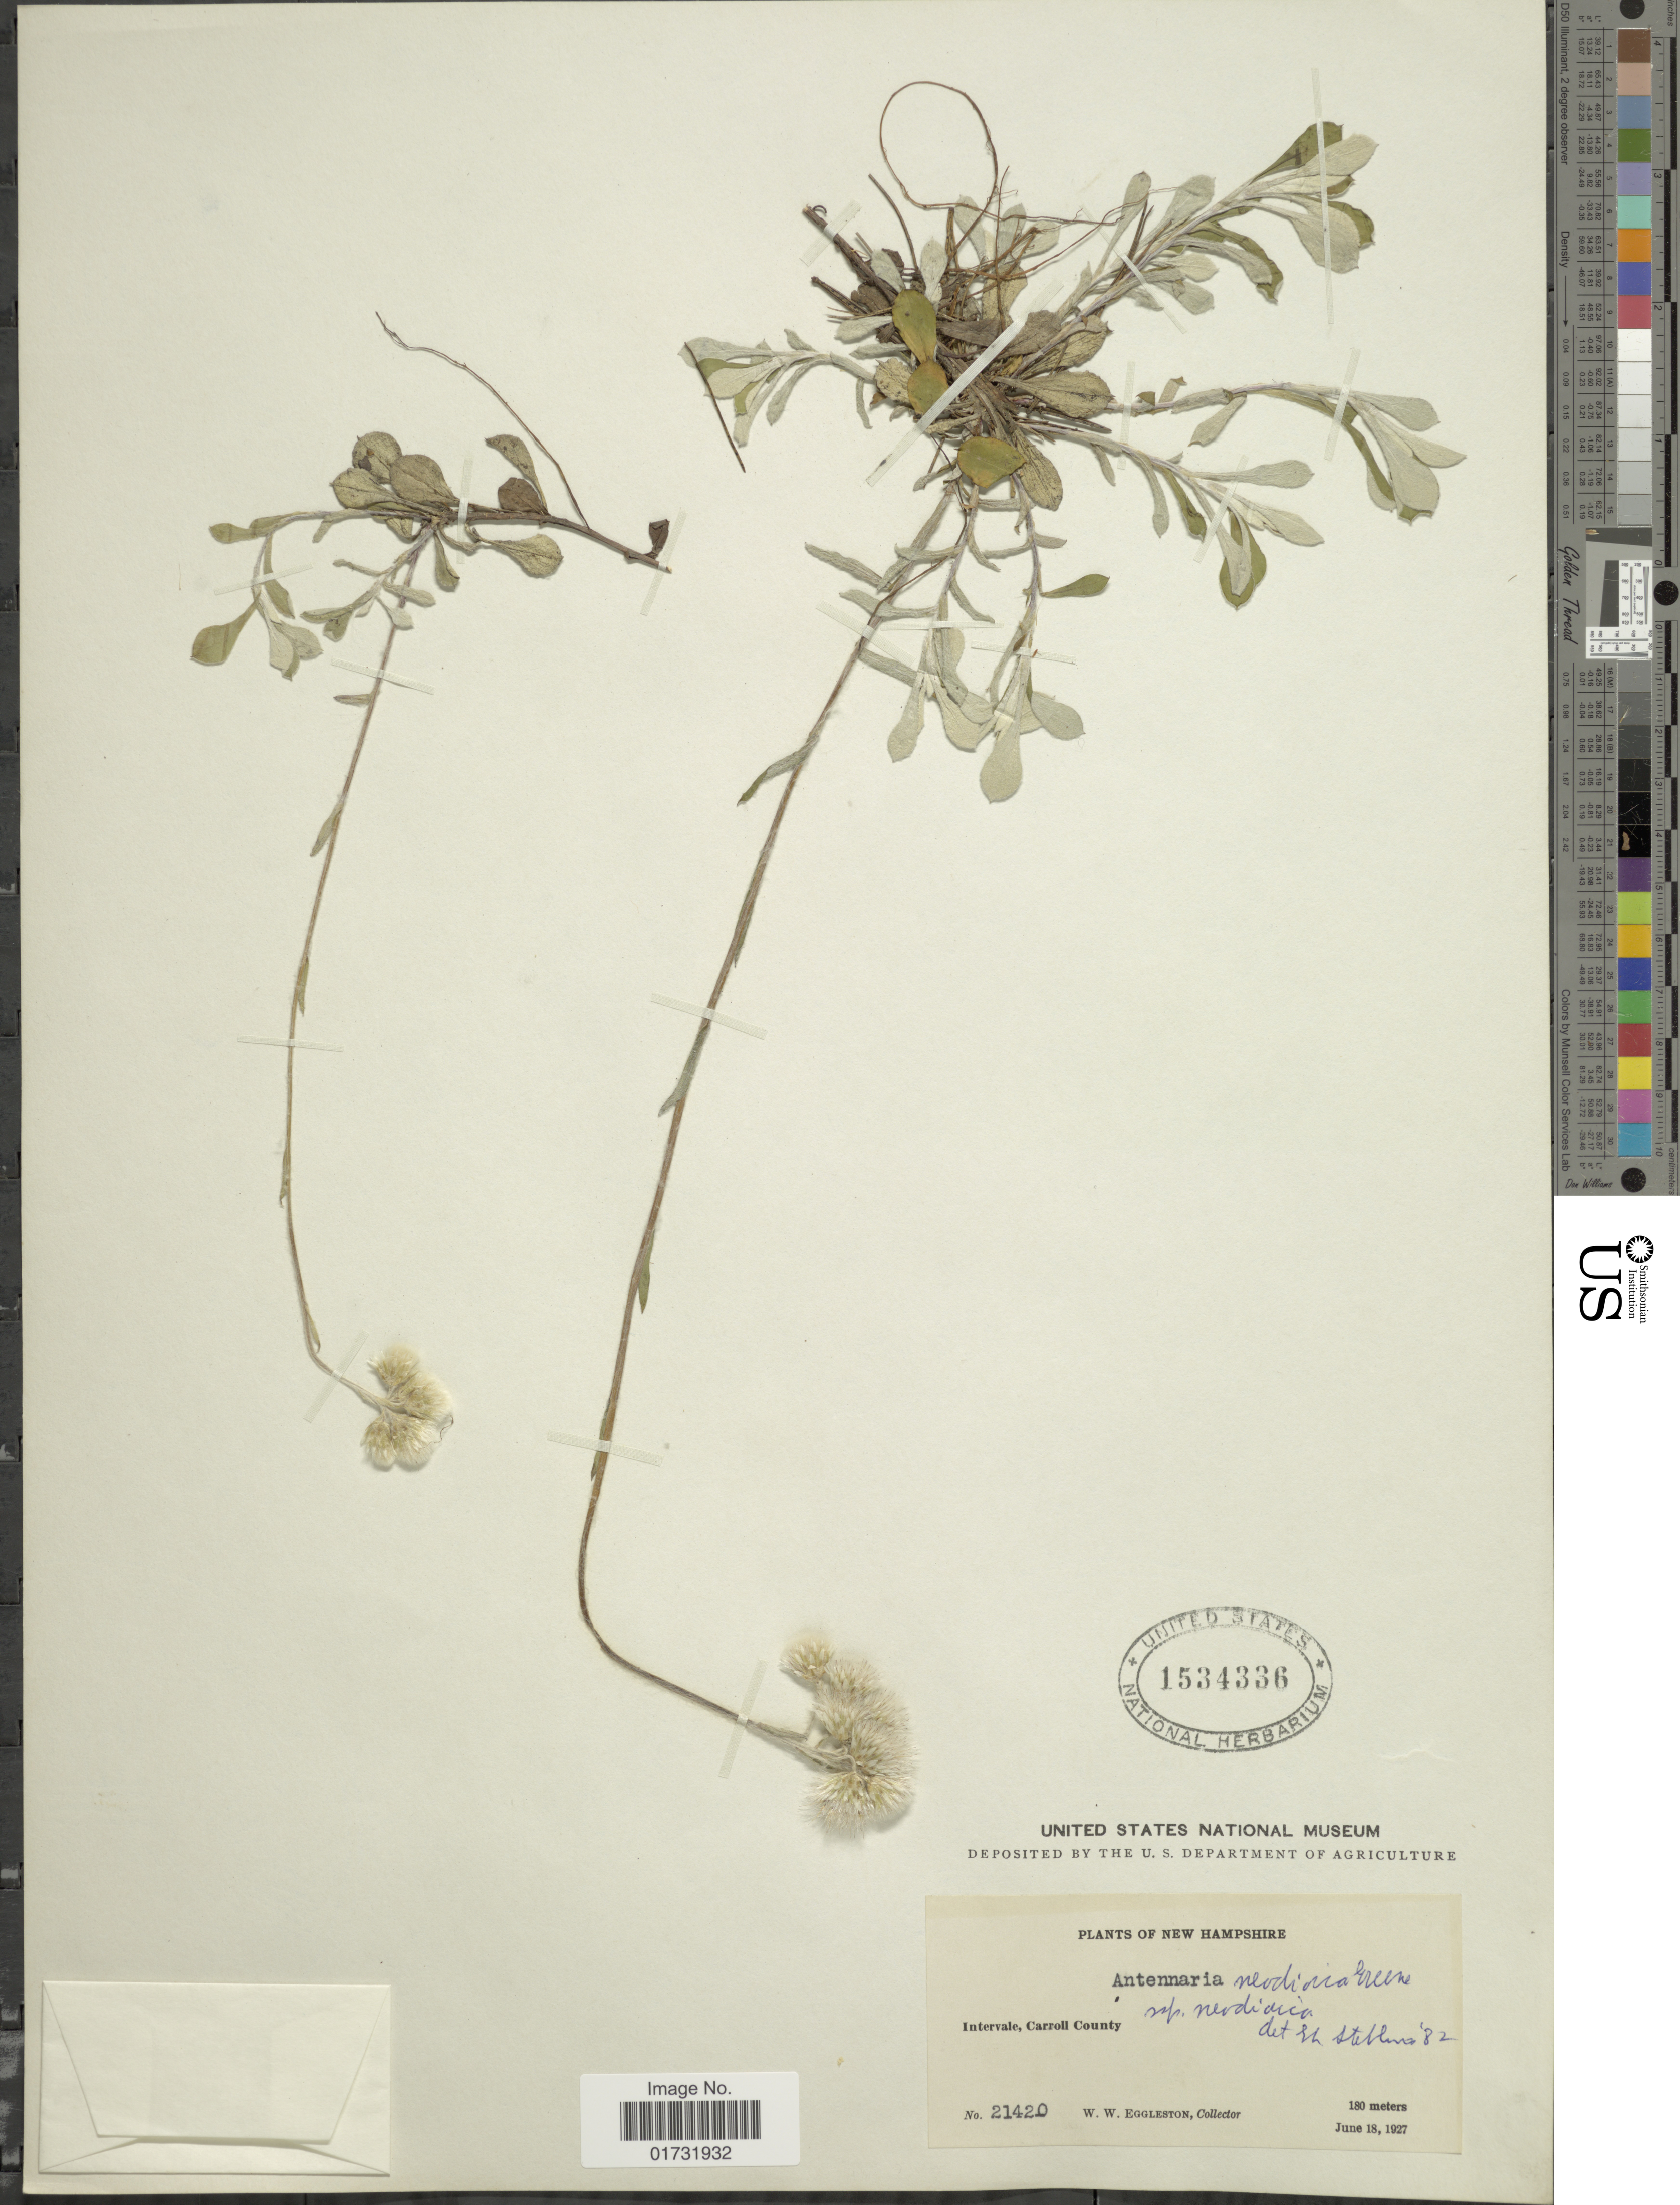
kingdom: Plantae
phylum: Tracheophyta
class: Magnoliopsida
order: Asterales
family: Asteraceae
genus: Antennaria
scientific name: Antennaria neodioica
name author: Greene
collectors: W. W. Eggleston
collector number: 21420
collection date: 1927-06-18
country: United States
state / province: New Hampshire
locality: Intervale, Carroll County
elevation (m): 180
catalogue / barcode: US 1534336